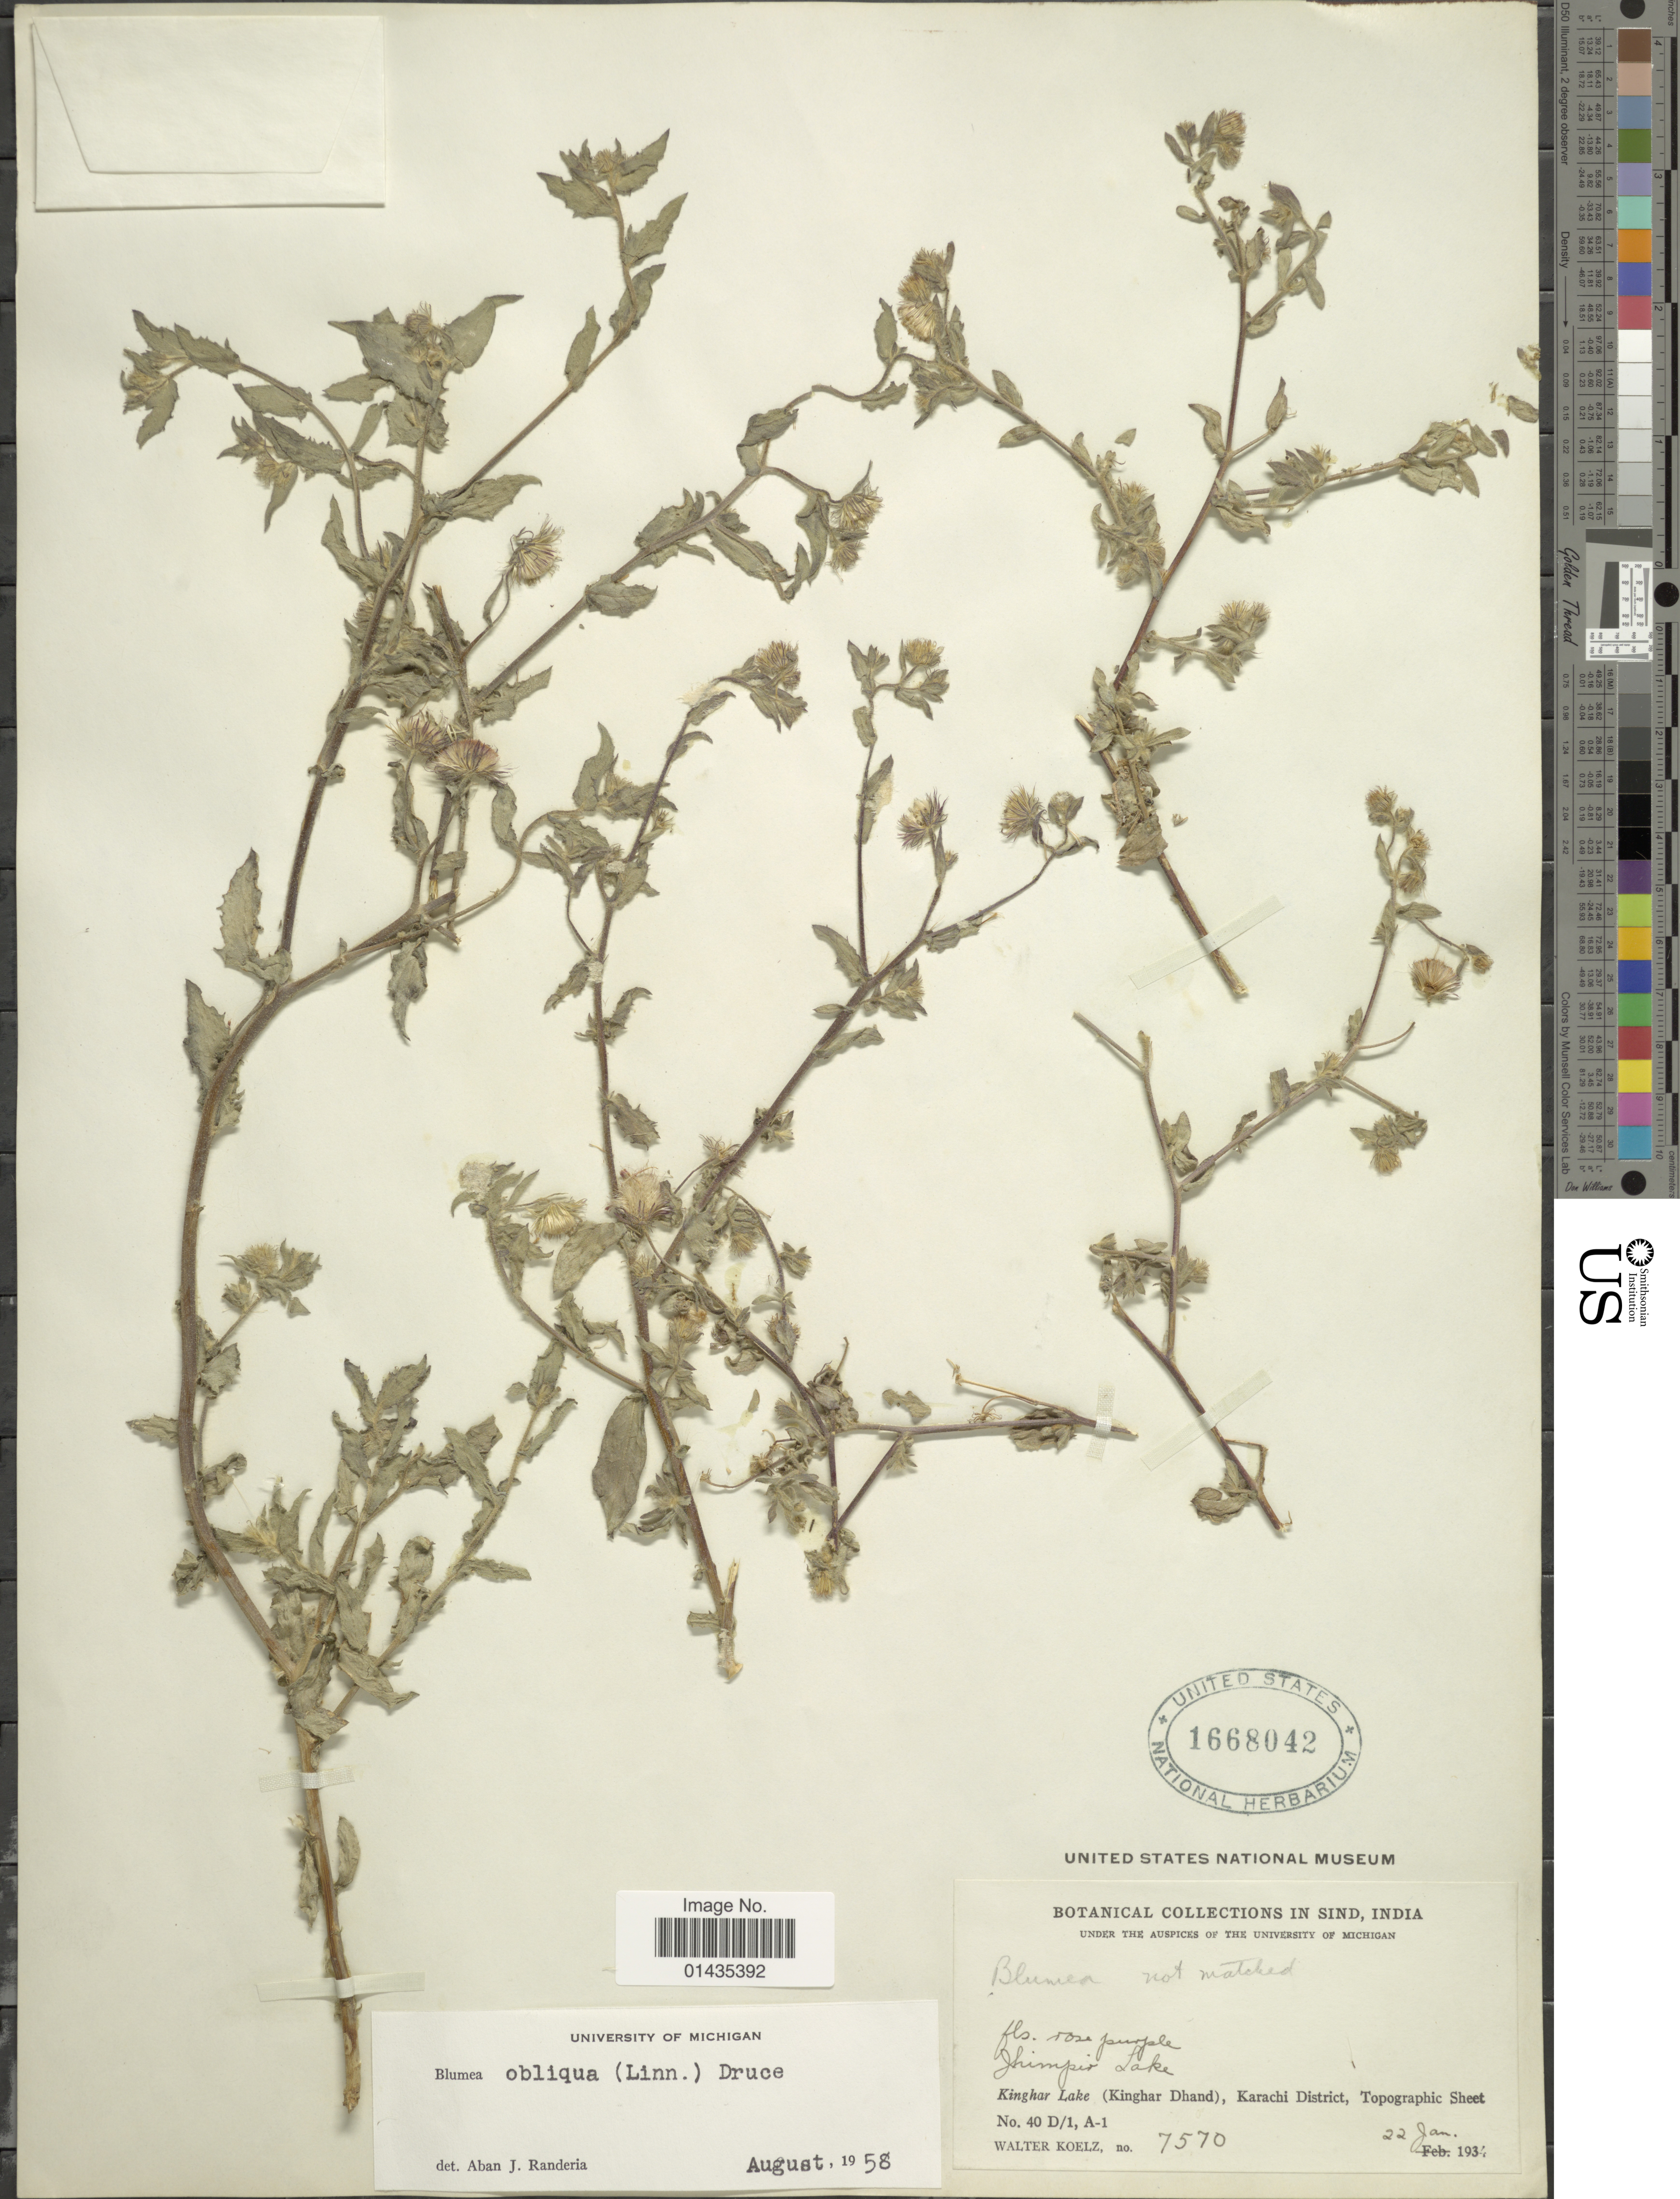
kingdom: Plantae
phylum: Tracheophyta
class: Magnoliopsida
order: Asterales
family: Asteraceae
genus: Blumea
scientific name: Blumea obliqua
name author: (L.) Druce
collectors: W. N. Koelz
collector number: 7570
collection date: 1934-01-22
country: Pakistan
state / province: Sindh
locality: Jhimpir Lake, Kinghar Lake (Kinghar Dhand), Karachi District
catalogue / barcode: US 1668042